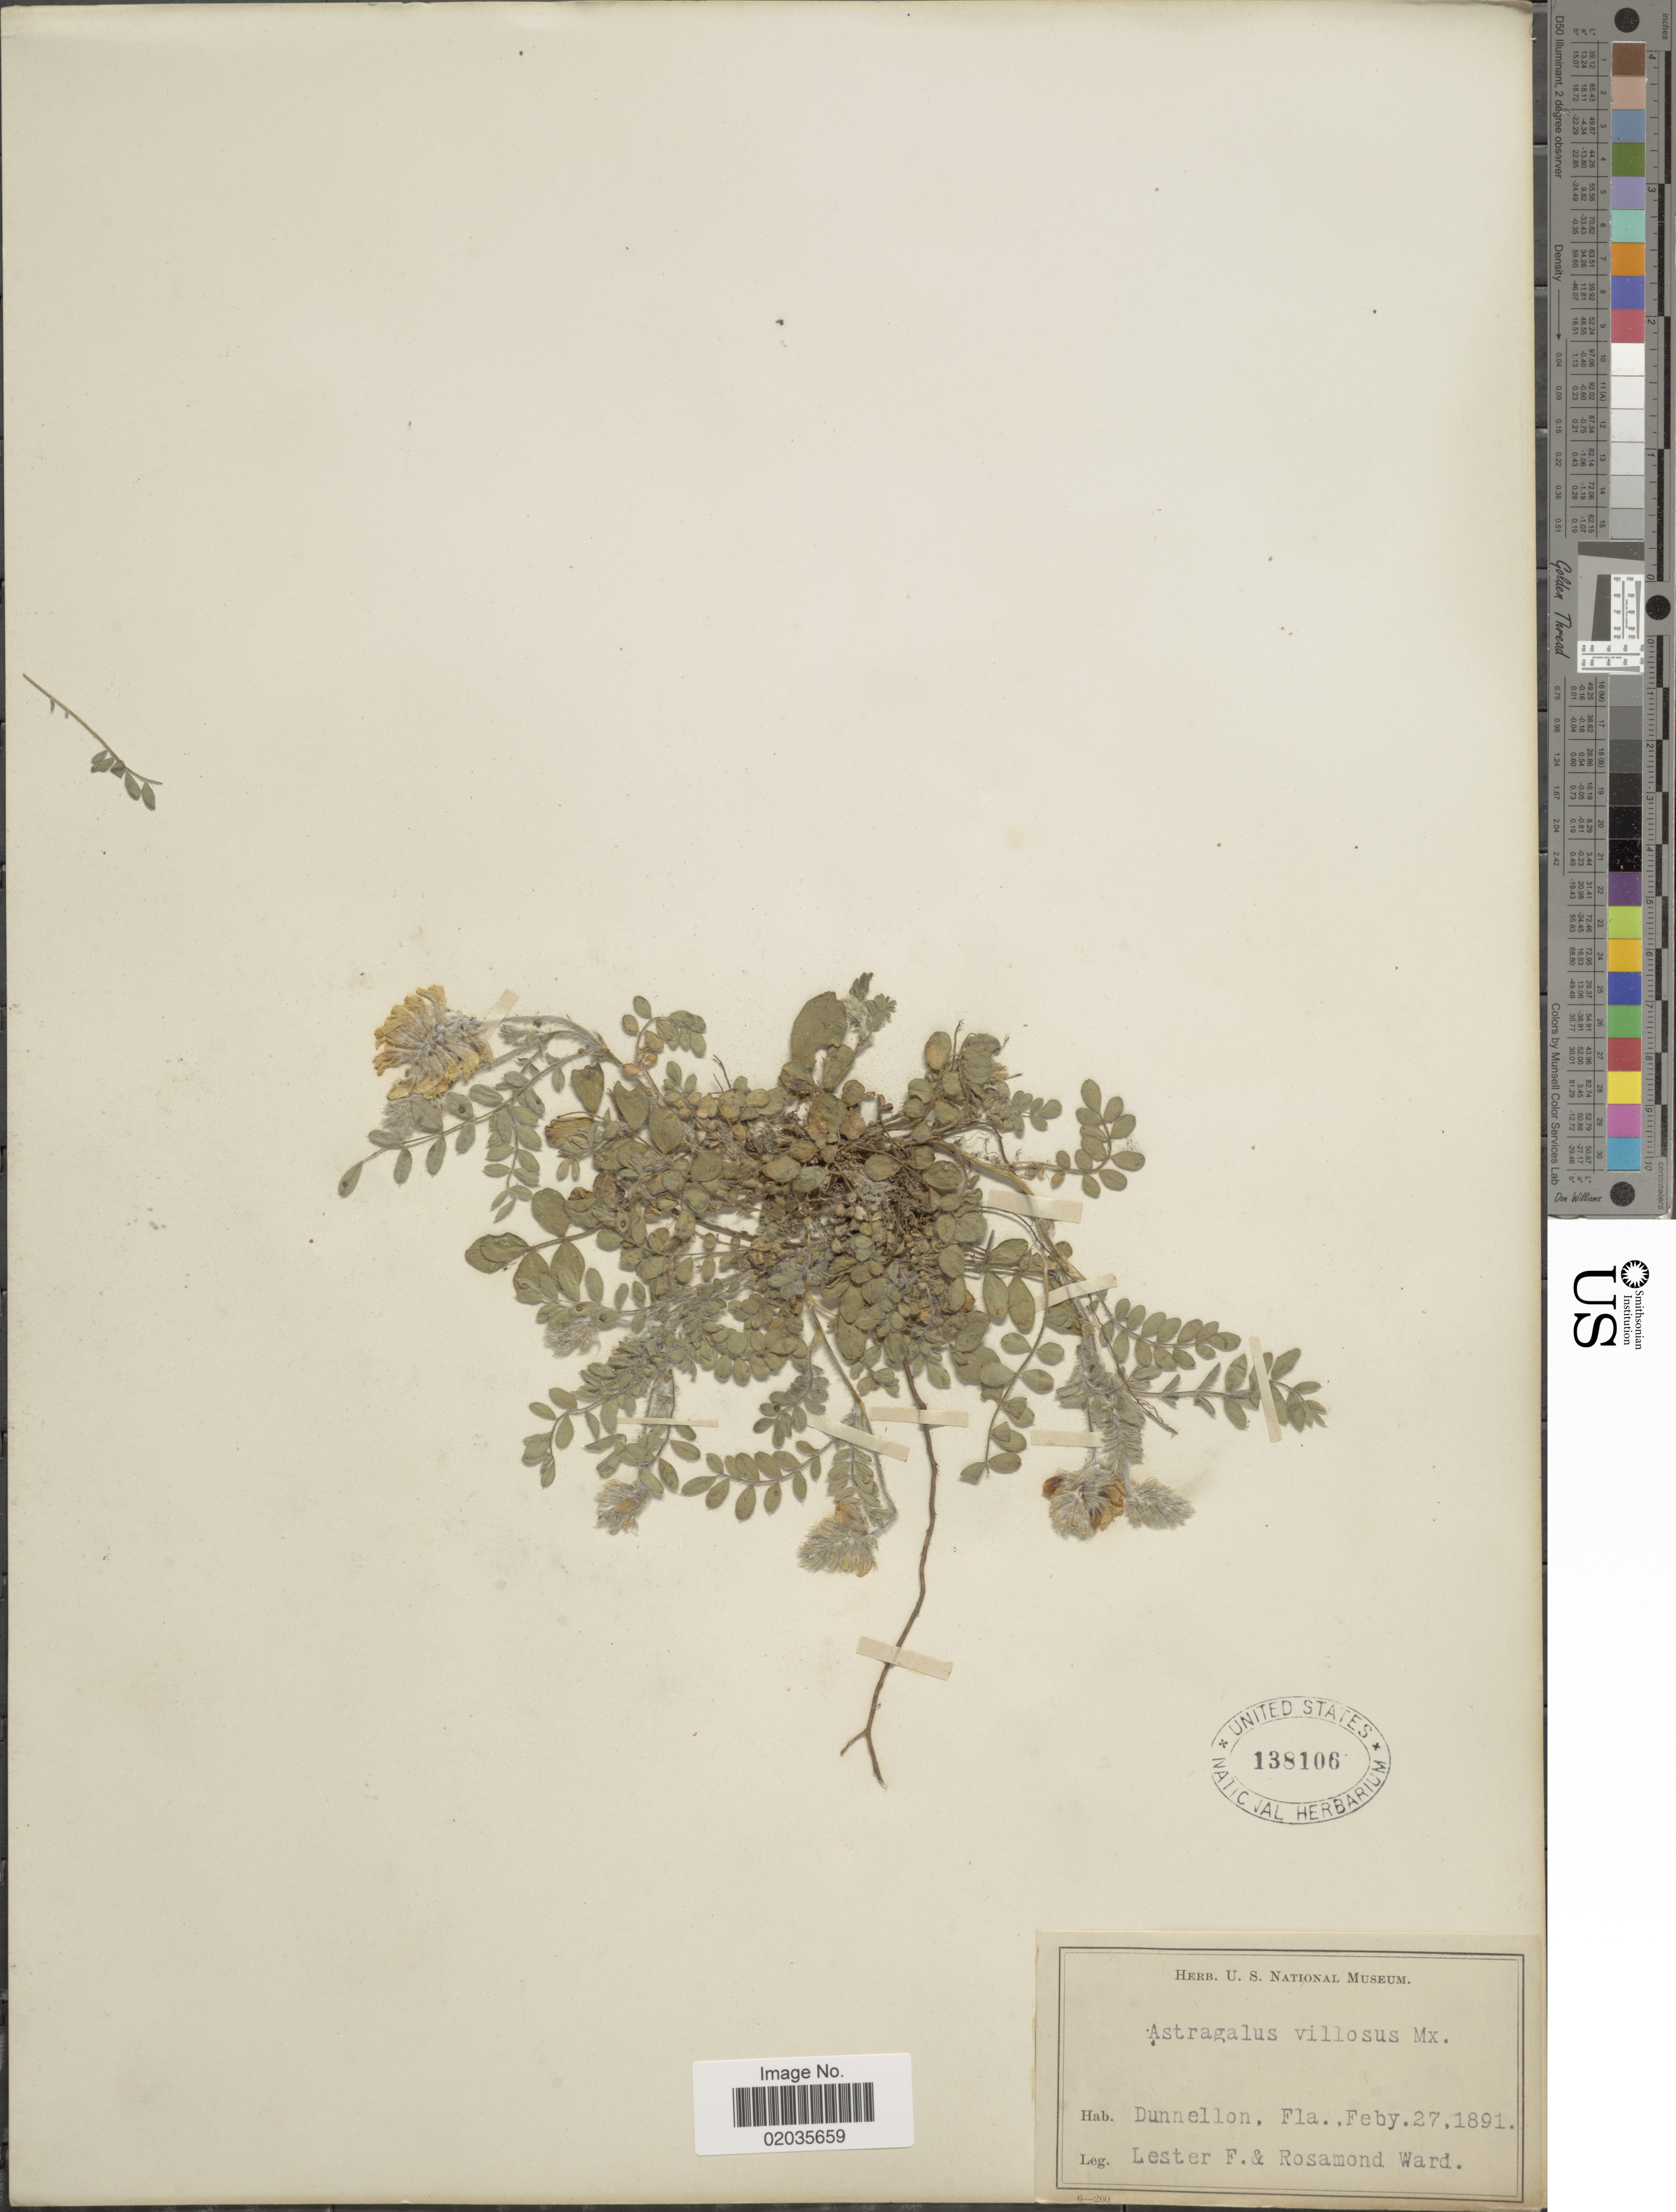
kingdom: Plantae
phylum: Tracheophyta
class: Magnoliopsida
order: Fabales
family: Fabaceae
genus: Astragalus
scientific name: Astragalus villosus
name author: Michx.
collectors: L. F. Ward & R. Ward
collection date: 1891-02-27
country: United States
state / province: Florida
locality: Dunnellon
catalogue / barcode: US 138106